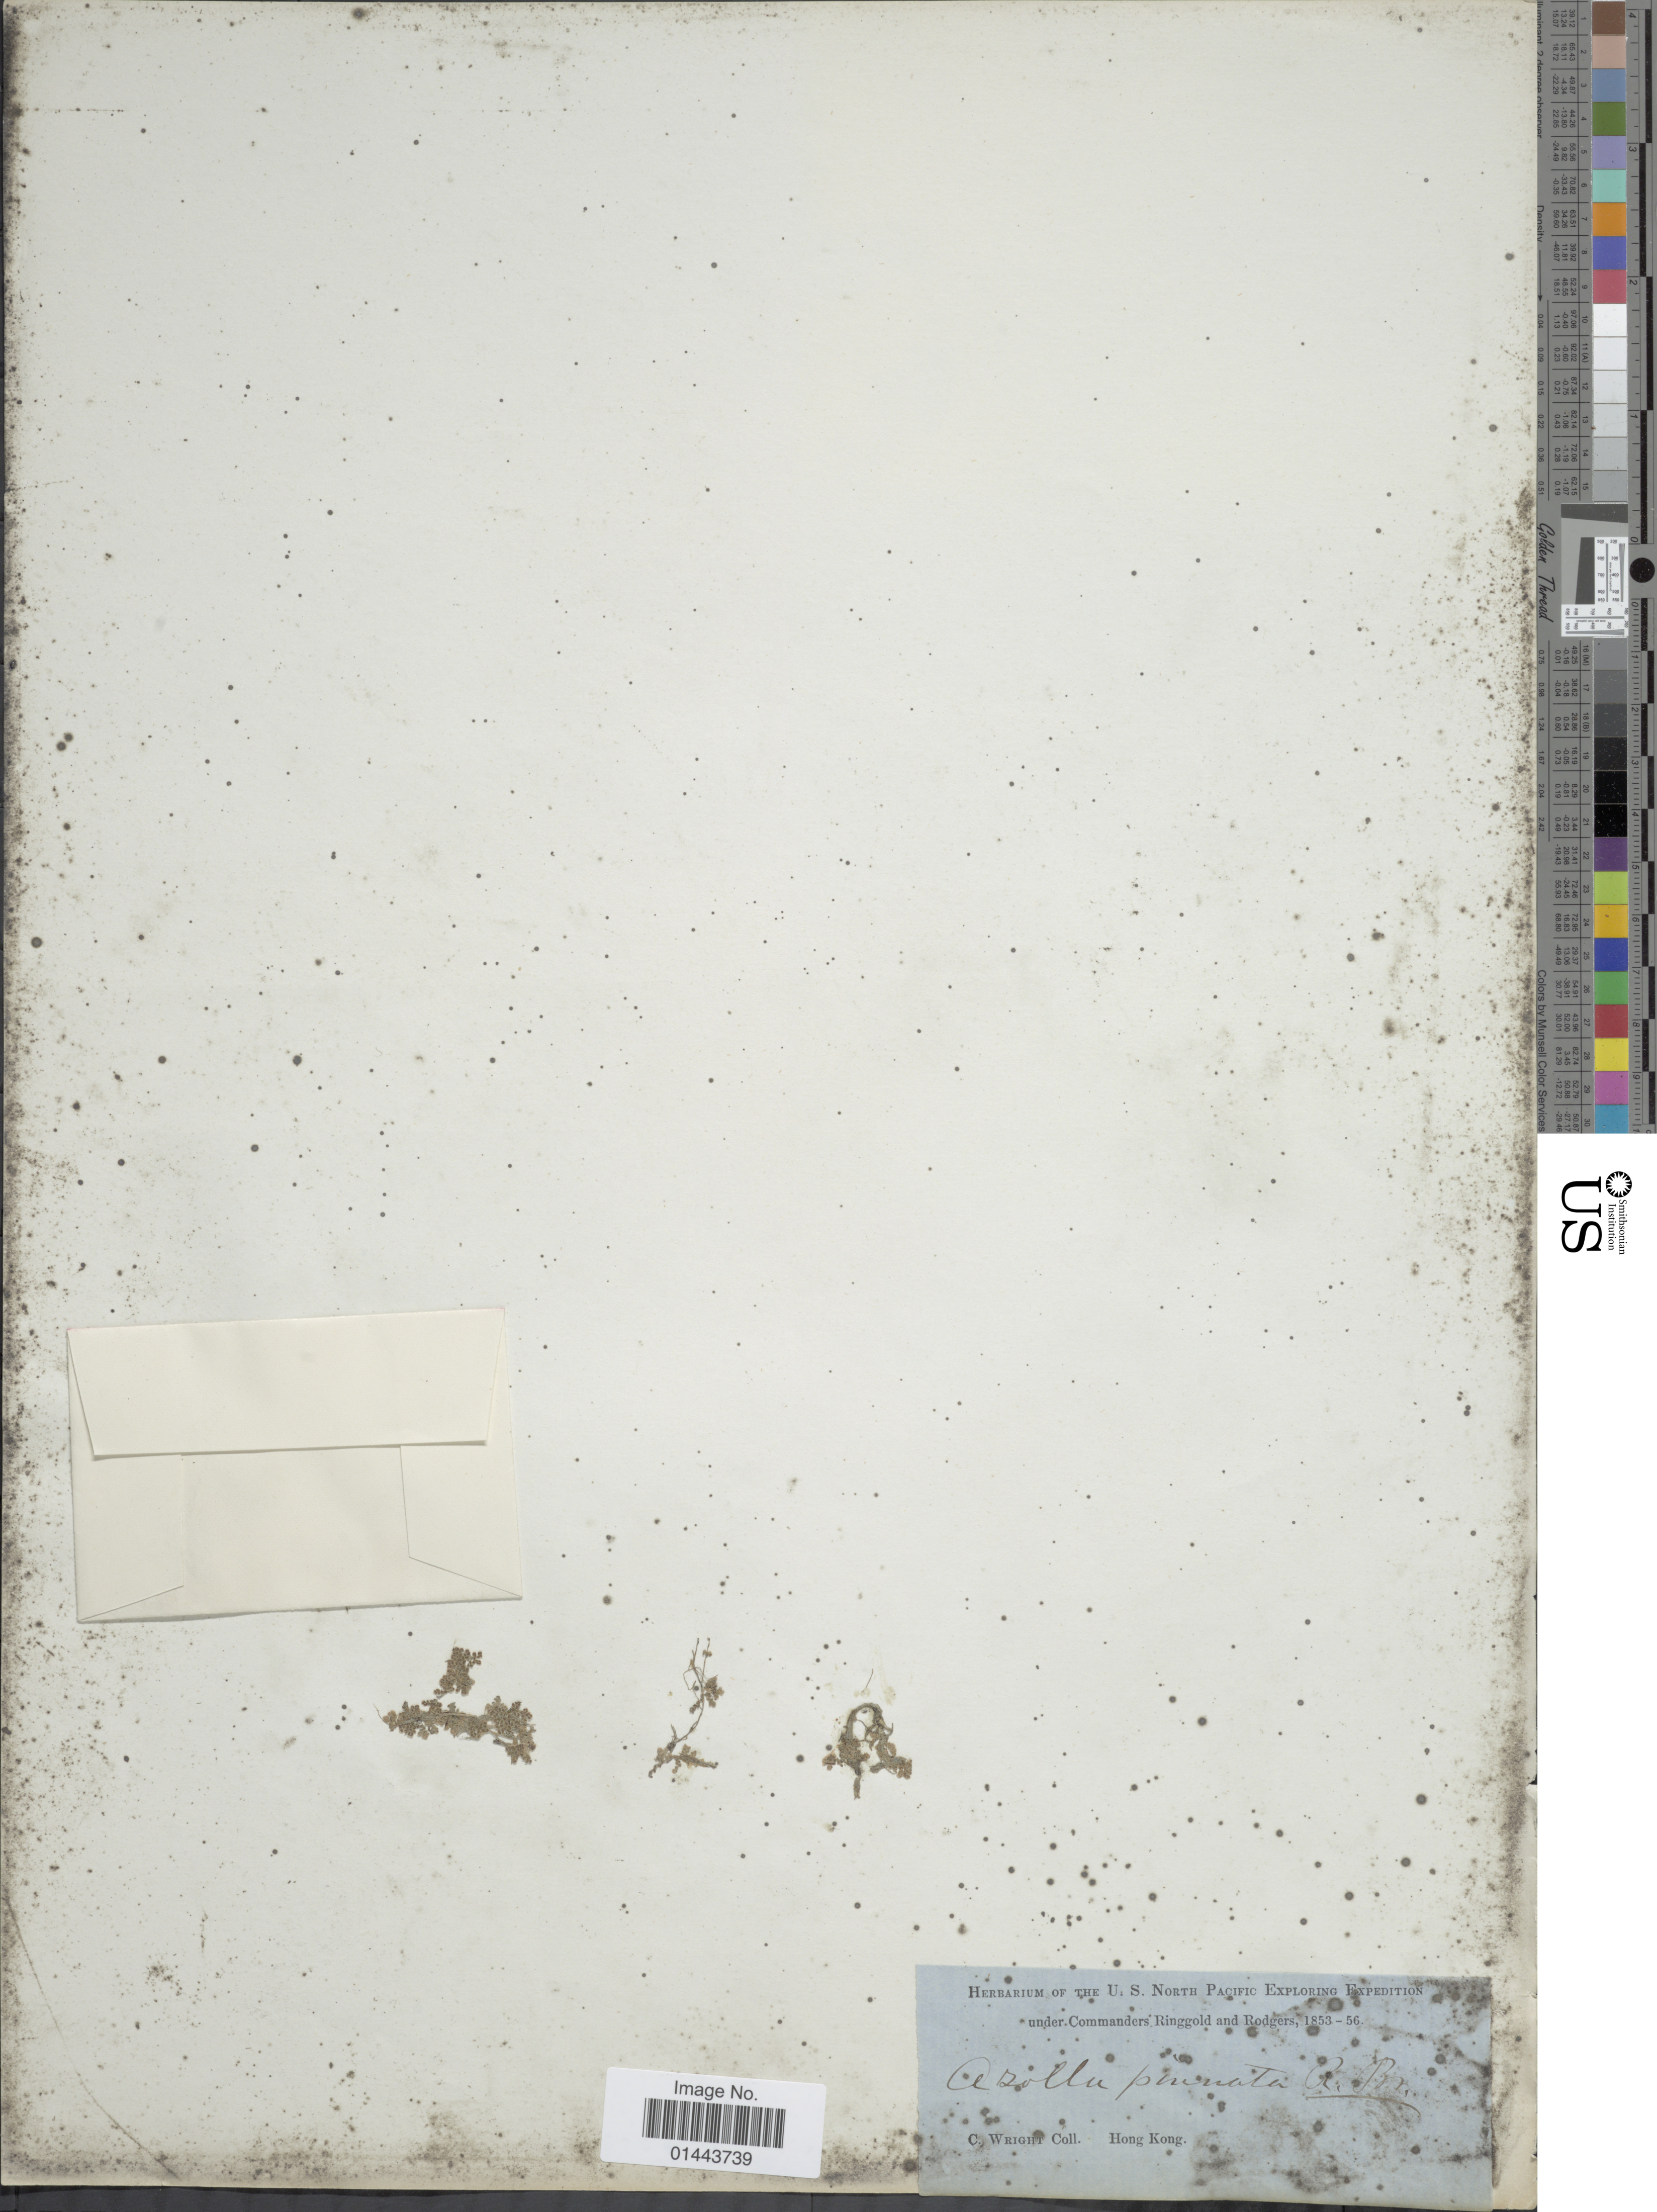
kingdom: Plantae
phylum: Tracheophyta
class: Polypodiopsida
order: Salviniales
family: Salviniaceae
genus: Azolla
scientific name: Azolla pinnata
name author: R. Br.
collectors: C. Wright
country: China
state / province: Hong Kong